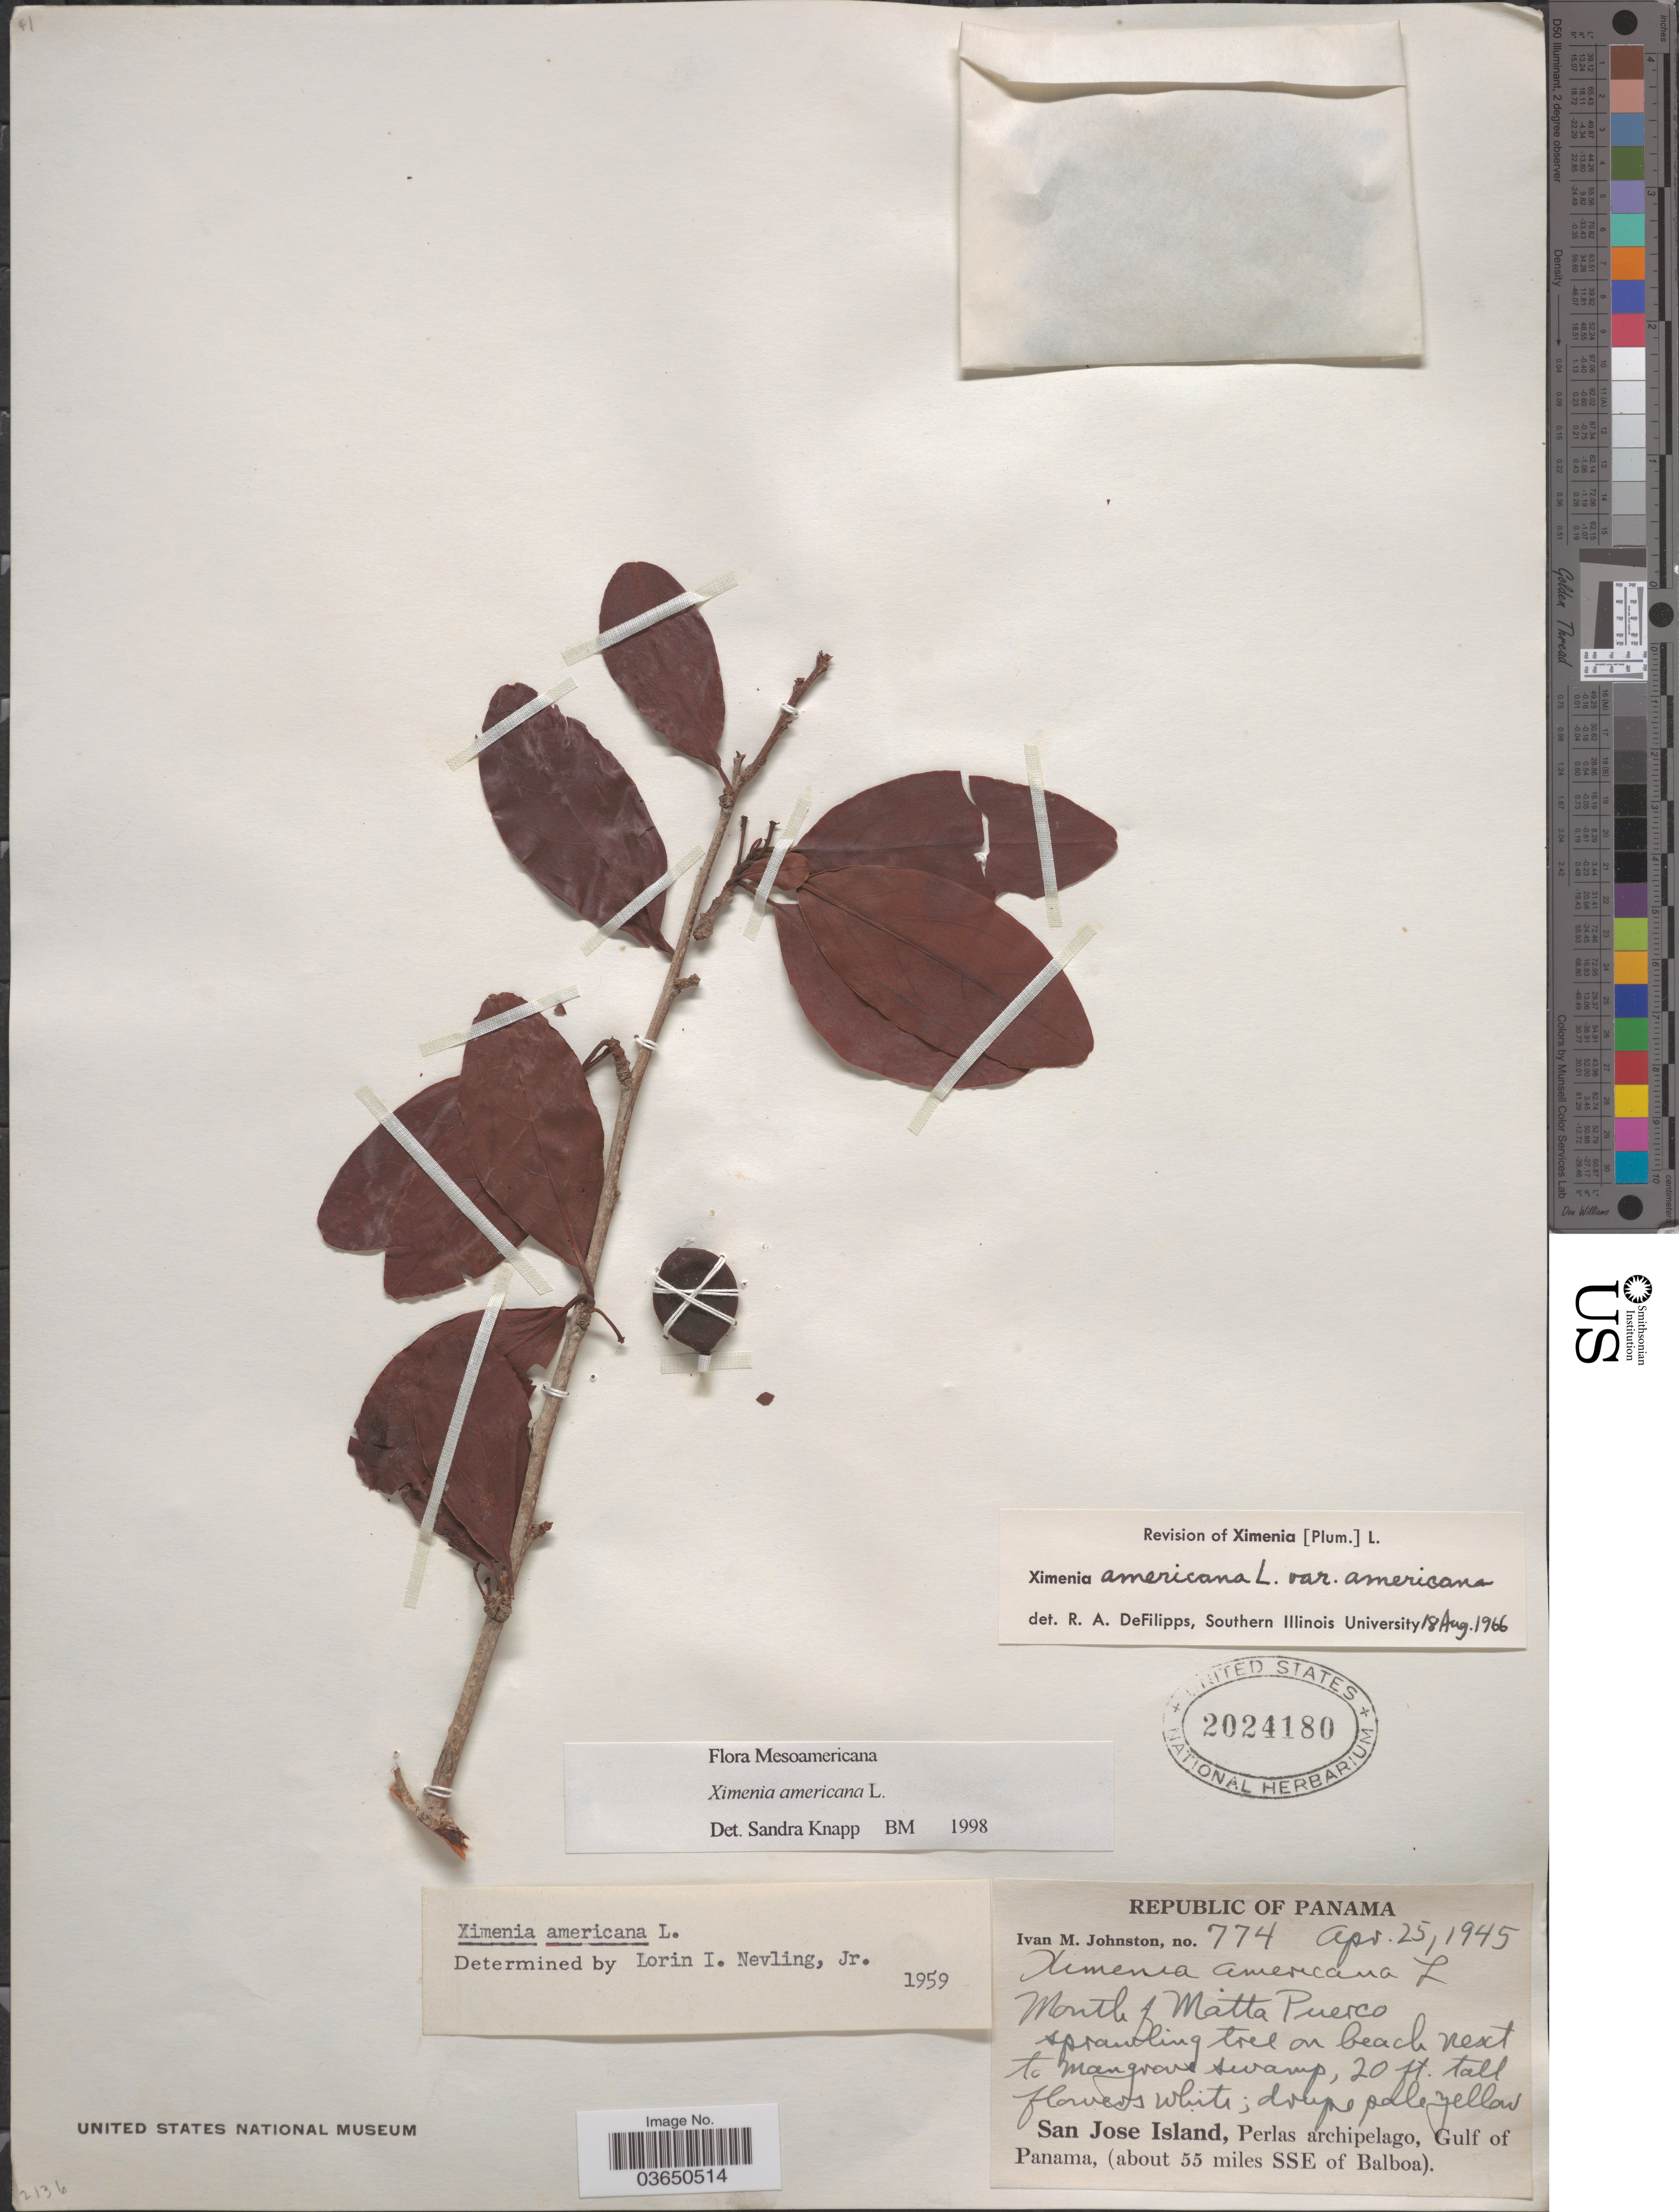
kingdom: Plantae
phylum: Tracheophyta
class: Magnoliopsida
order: Santalales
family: Ximeniaceae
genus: Ximenia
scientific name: Ximenia americana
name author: L.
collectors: I.M. Johnston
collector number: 774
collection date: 1945-04-25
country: Panama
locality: Mouth of Matta Puerco. San Jose Island, Perlas archipelago, Gulf of Panama, (about 55 miles SSE of Balboa).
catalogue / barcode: US 2024180